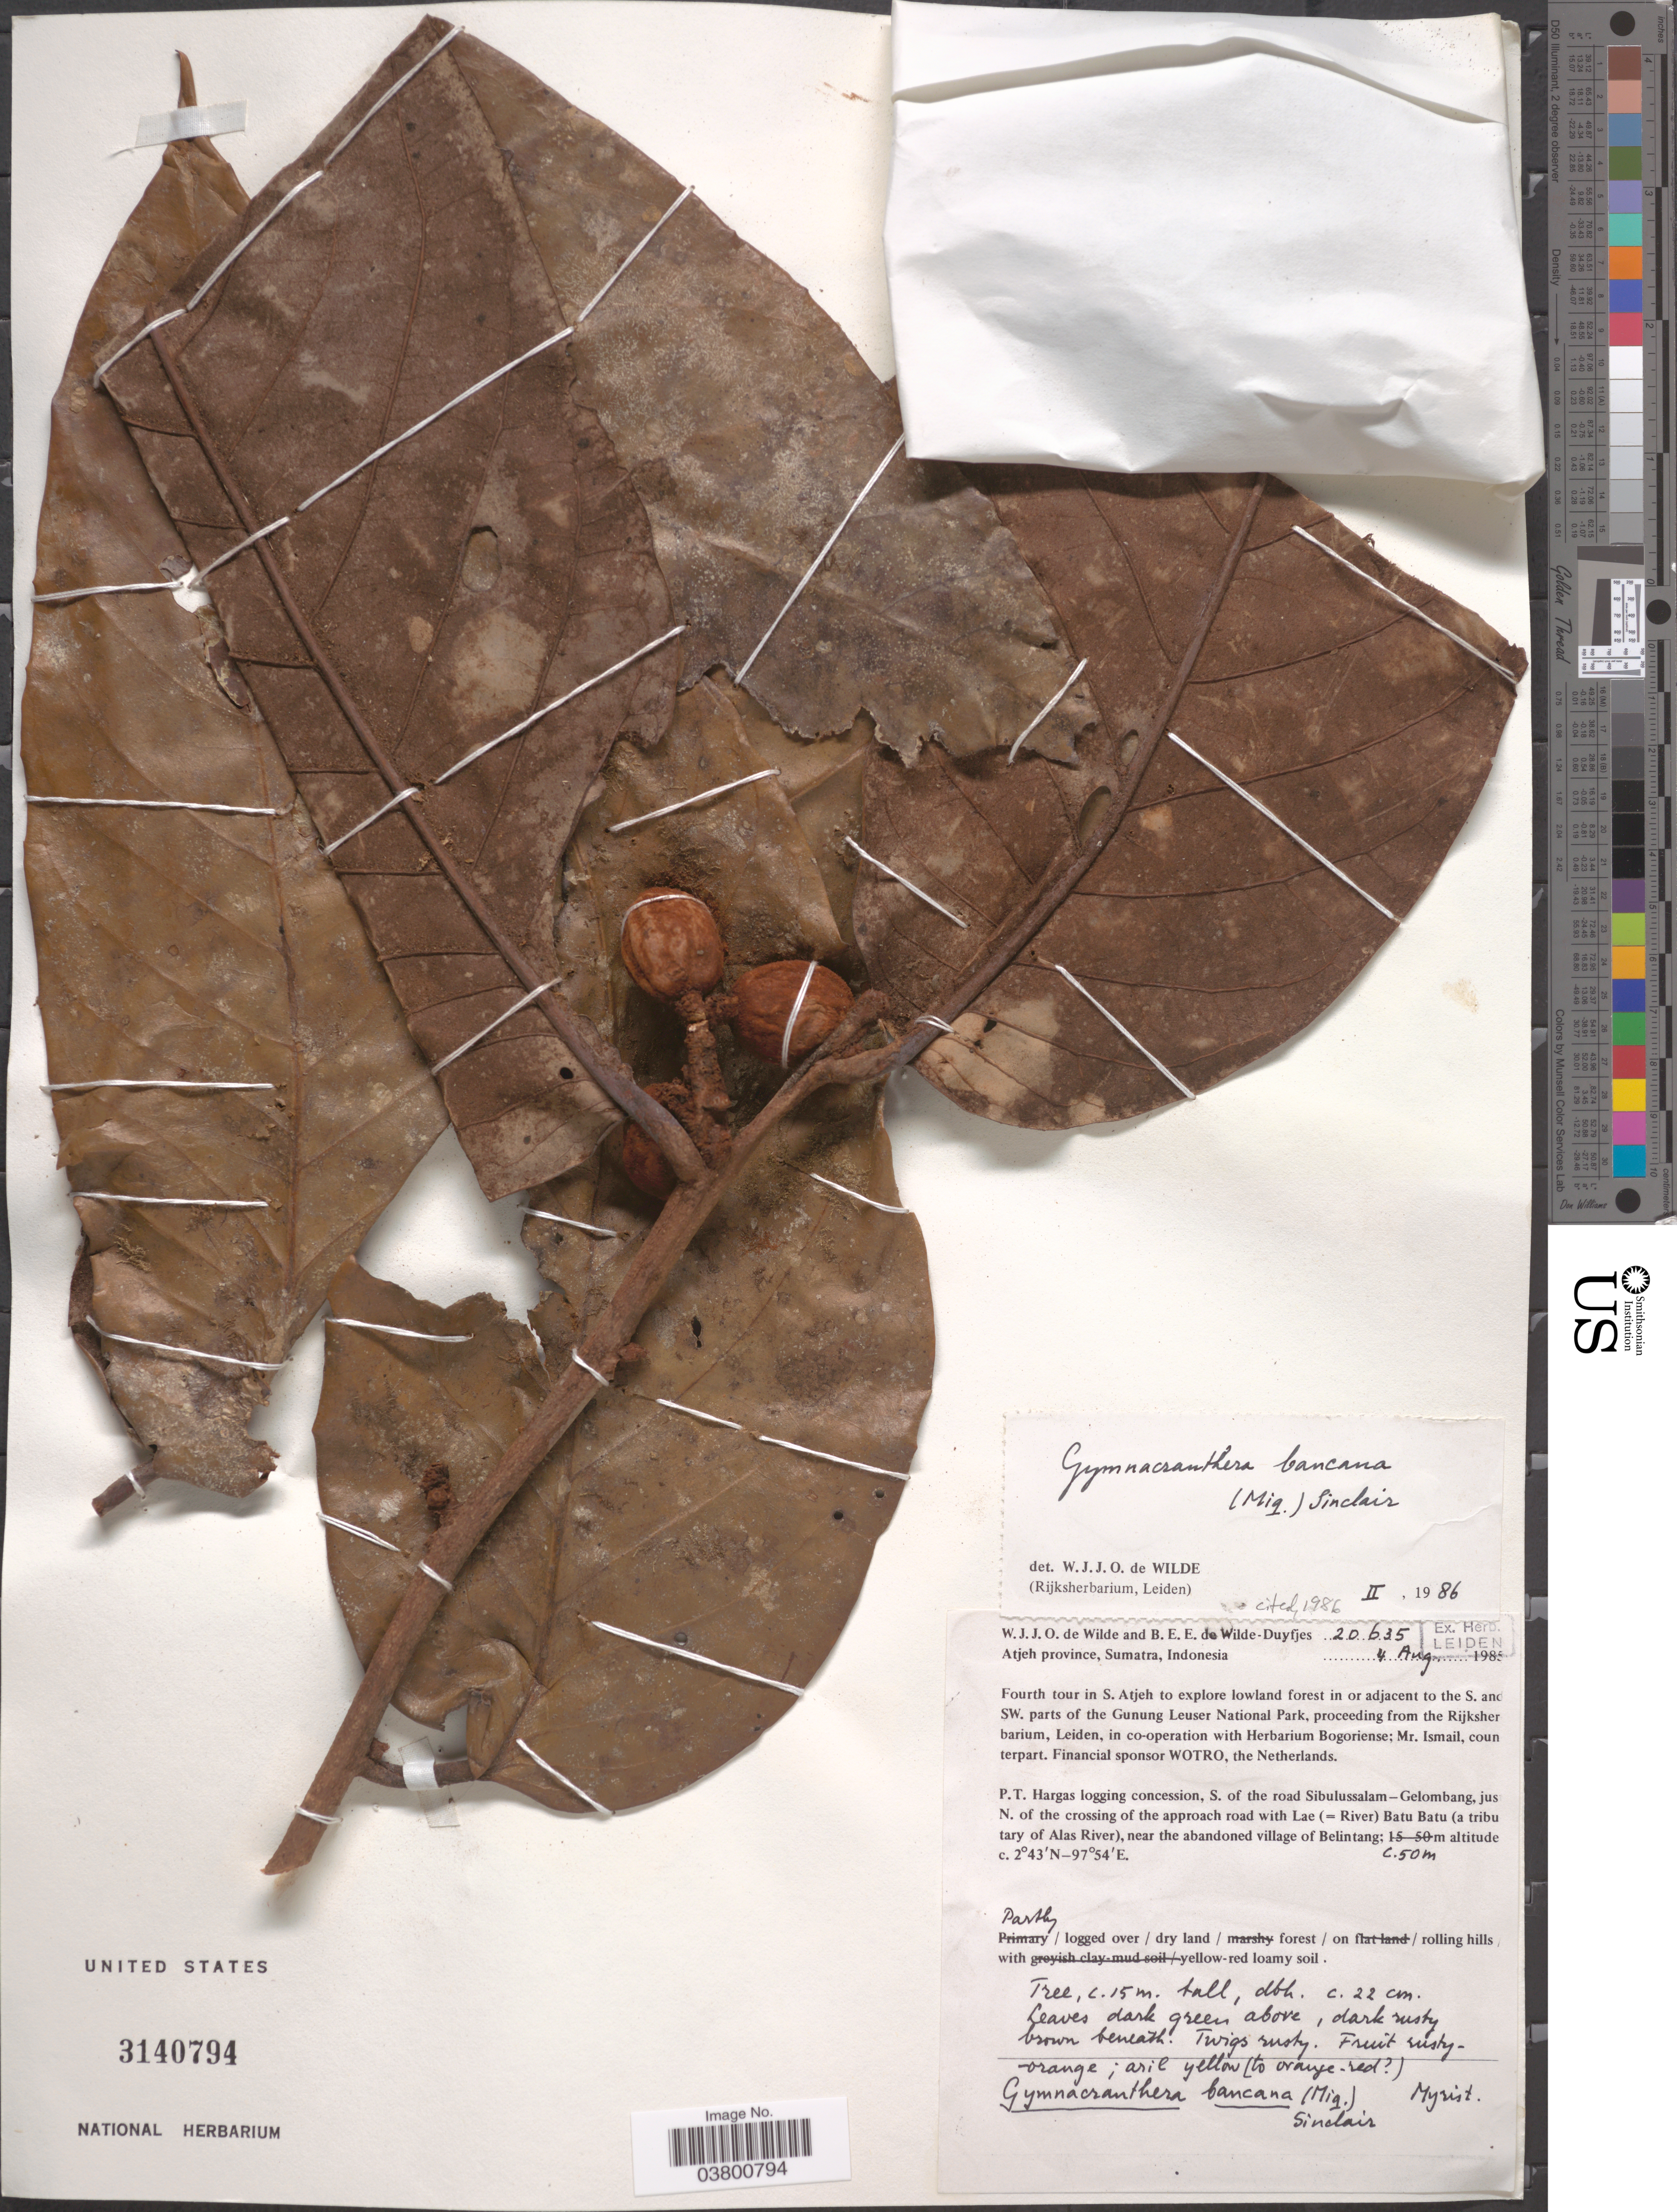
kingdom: Plantae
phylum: Tracheophyta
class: Magnoliopsida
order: Magnoliales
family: Myristicaceae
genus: Gymnacranthera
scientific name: Gymnacranthera bancana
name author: (Miq.) J. Sinclair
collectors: W. J. de Wilde & B. E. de Wilde-Duyfjes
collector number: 20635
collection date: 1985-08-04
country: Indonesia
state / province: Sumatra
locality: Atjeh province. Fourth tour in S. Atjeh to explore lowland forest in or adjacent to the S. and SW. parts of the Gunung Leuser National Park. P.T. Hargas logging concession, S. of the road Sibulussalam-Gelombang, just N. of the crossing of the approach road with Lae (=River) Batu Batu (at tributary of Alas River), near the abandoned village of Belintang.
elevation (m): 50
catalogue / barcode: US 3140794